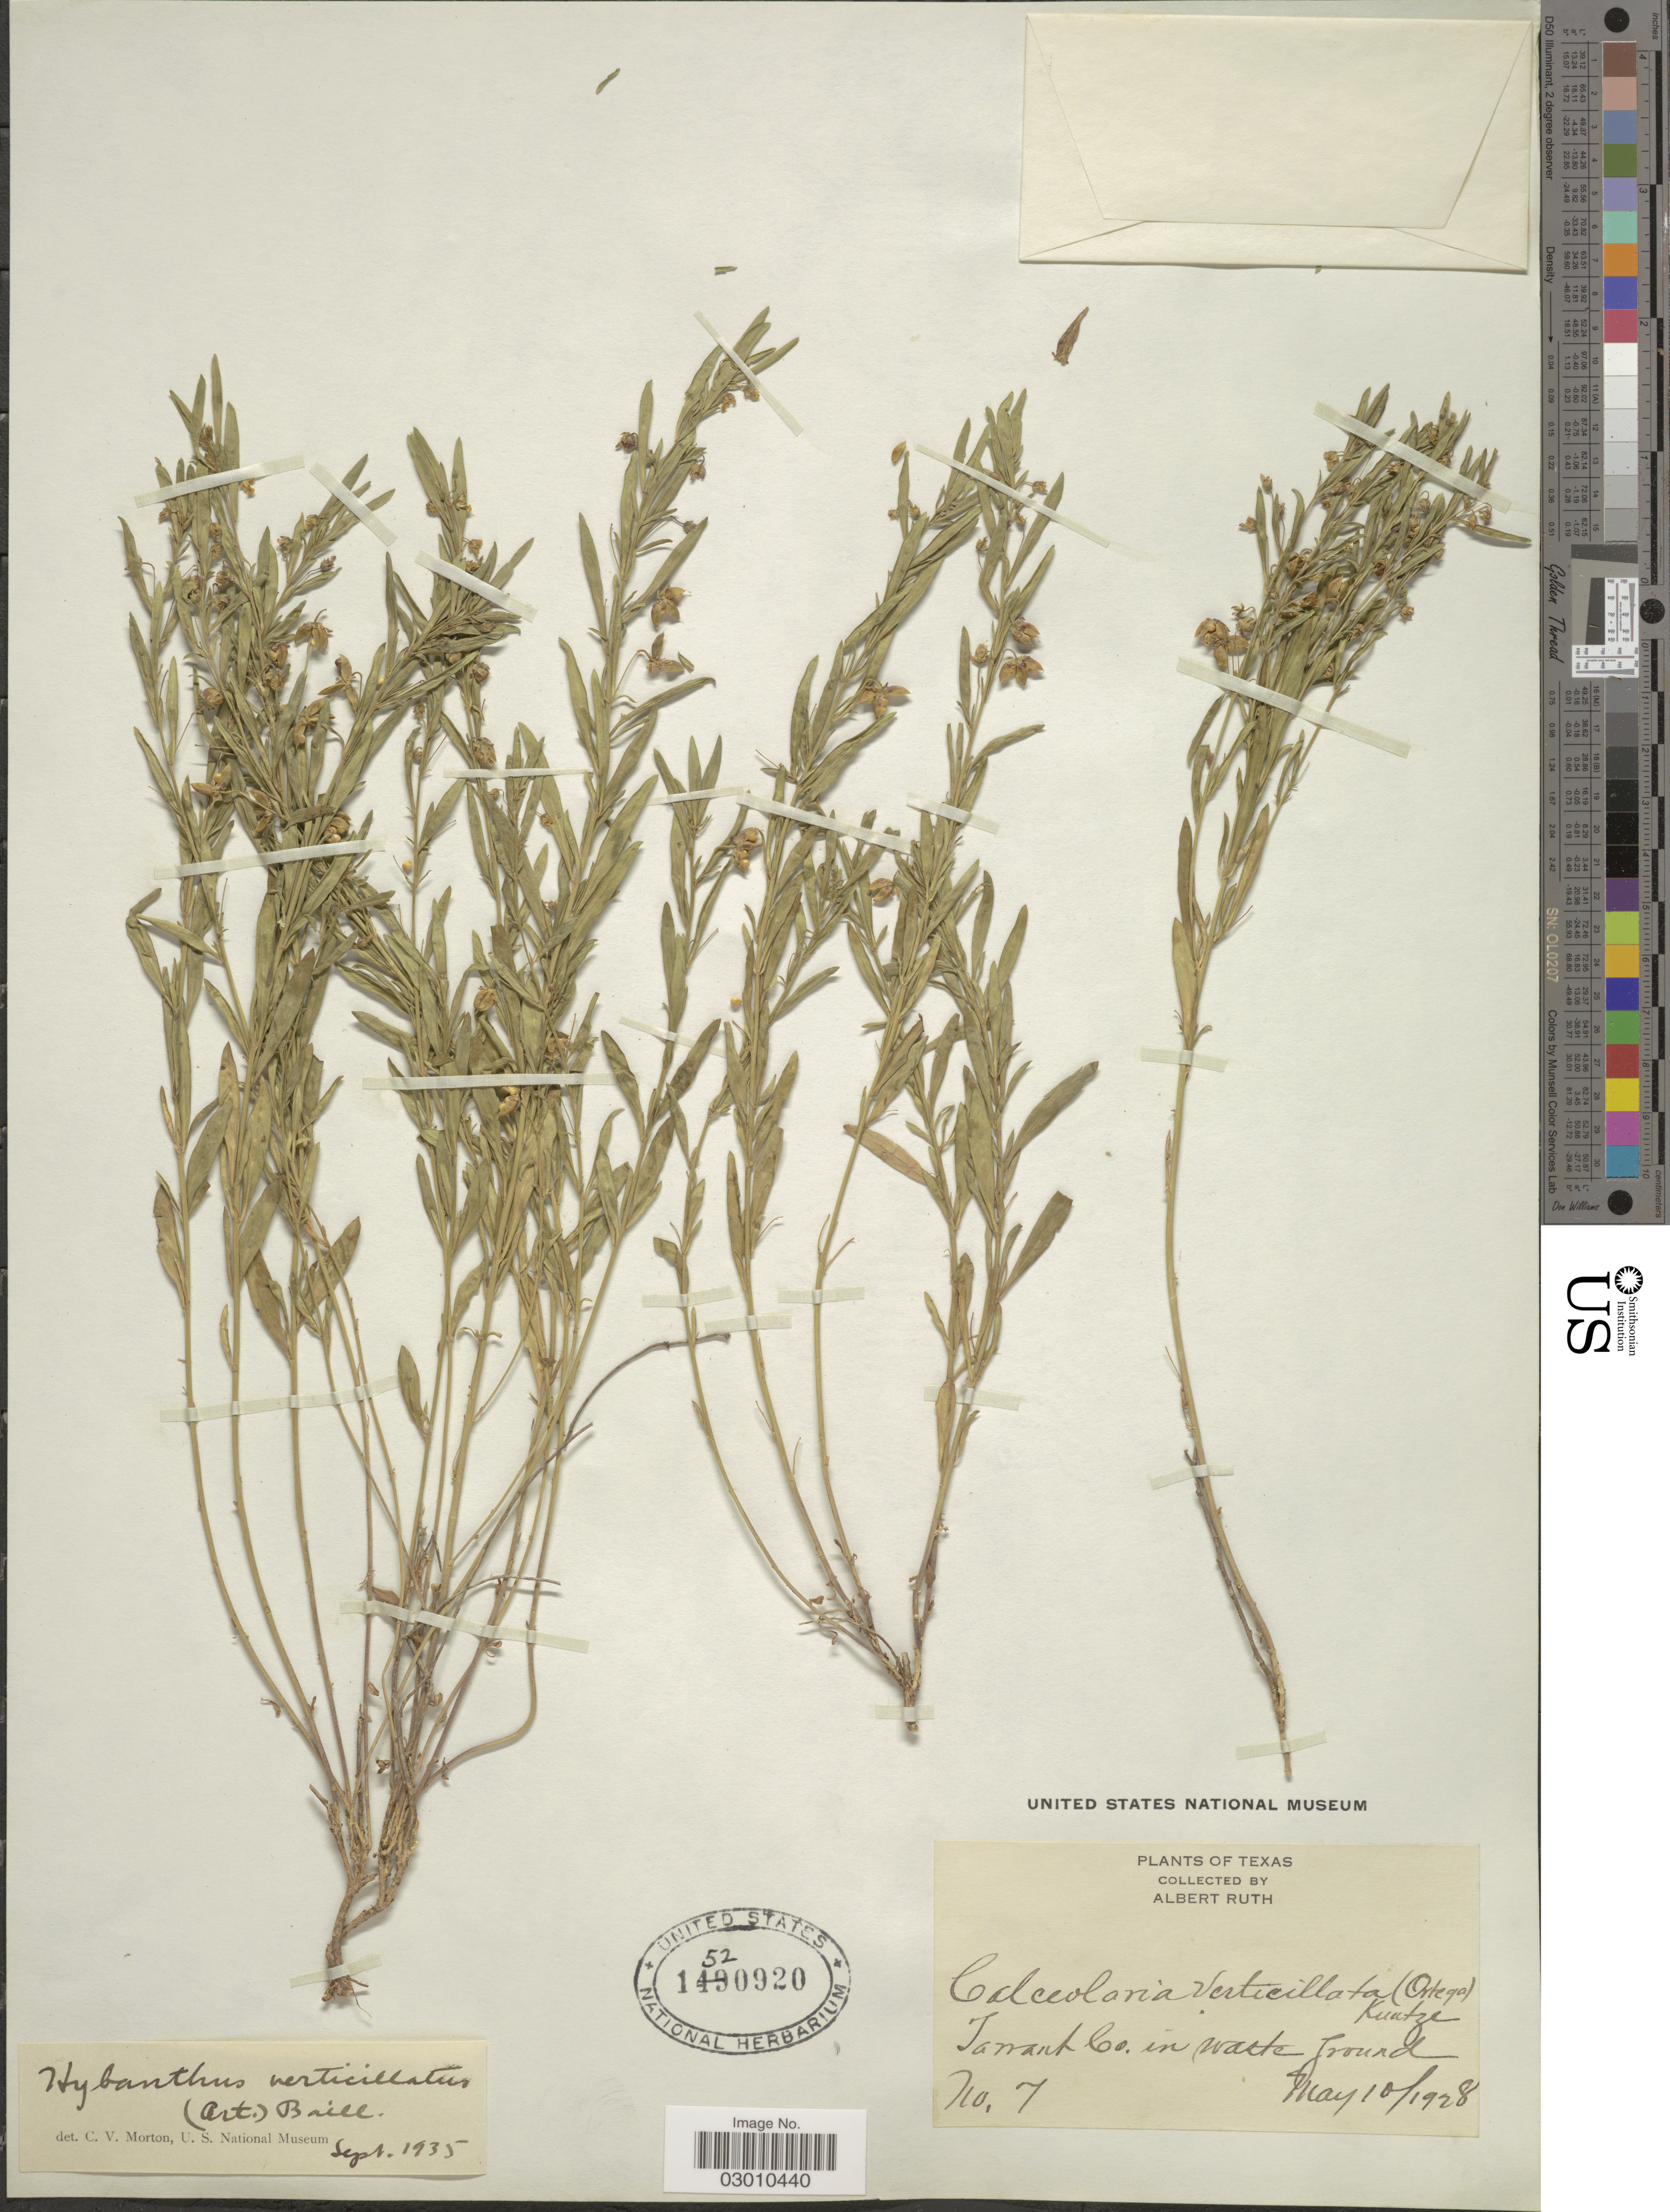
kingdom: Plantae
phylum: Tracheophyta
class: Magnoliopsida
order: Malpighiales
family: Violaceae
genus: Pombalia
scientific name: Pombalia verticillata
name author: (Ortega) Paula-Souza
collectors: A. Ruth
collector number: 7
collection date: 1928-05-10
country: United States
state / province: Texas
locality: Tarrant Co., in waste ground.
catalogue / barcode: US 1520920